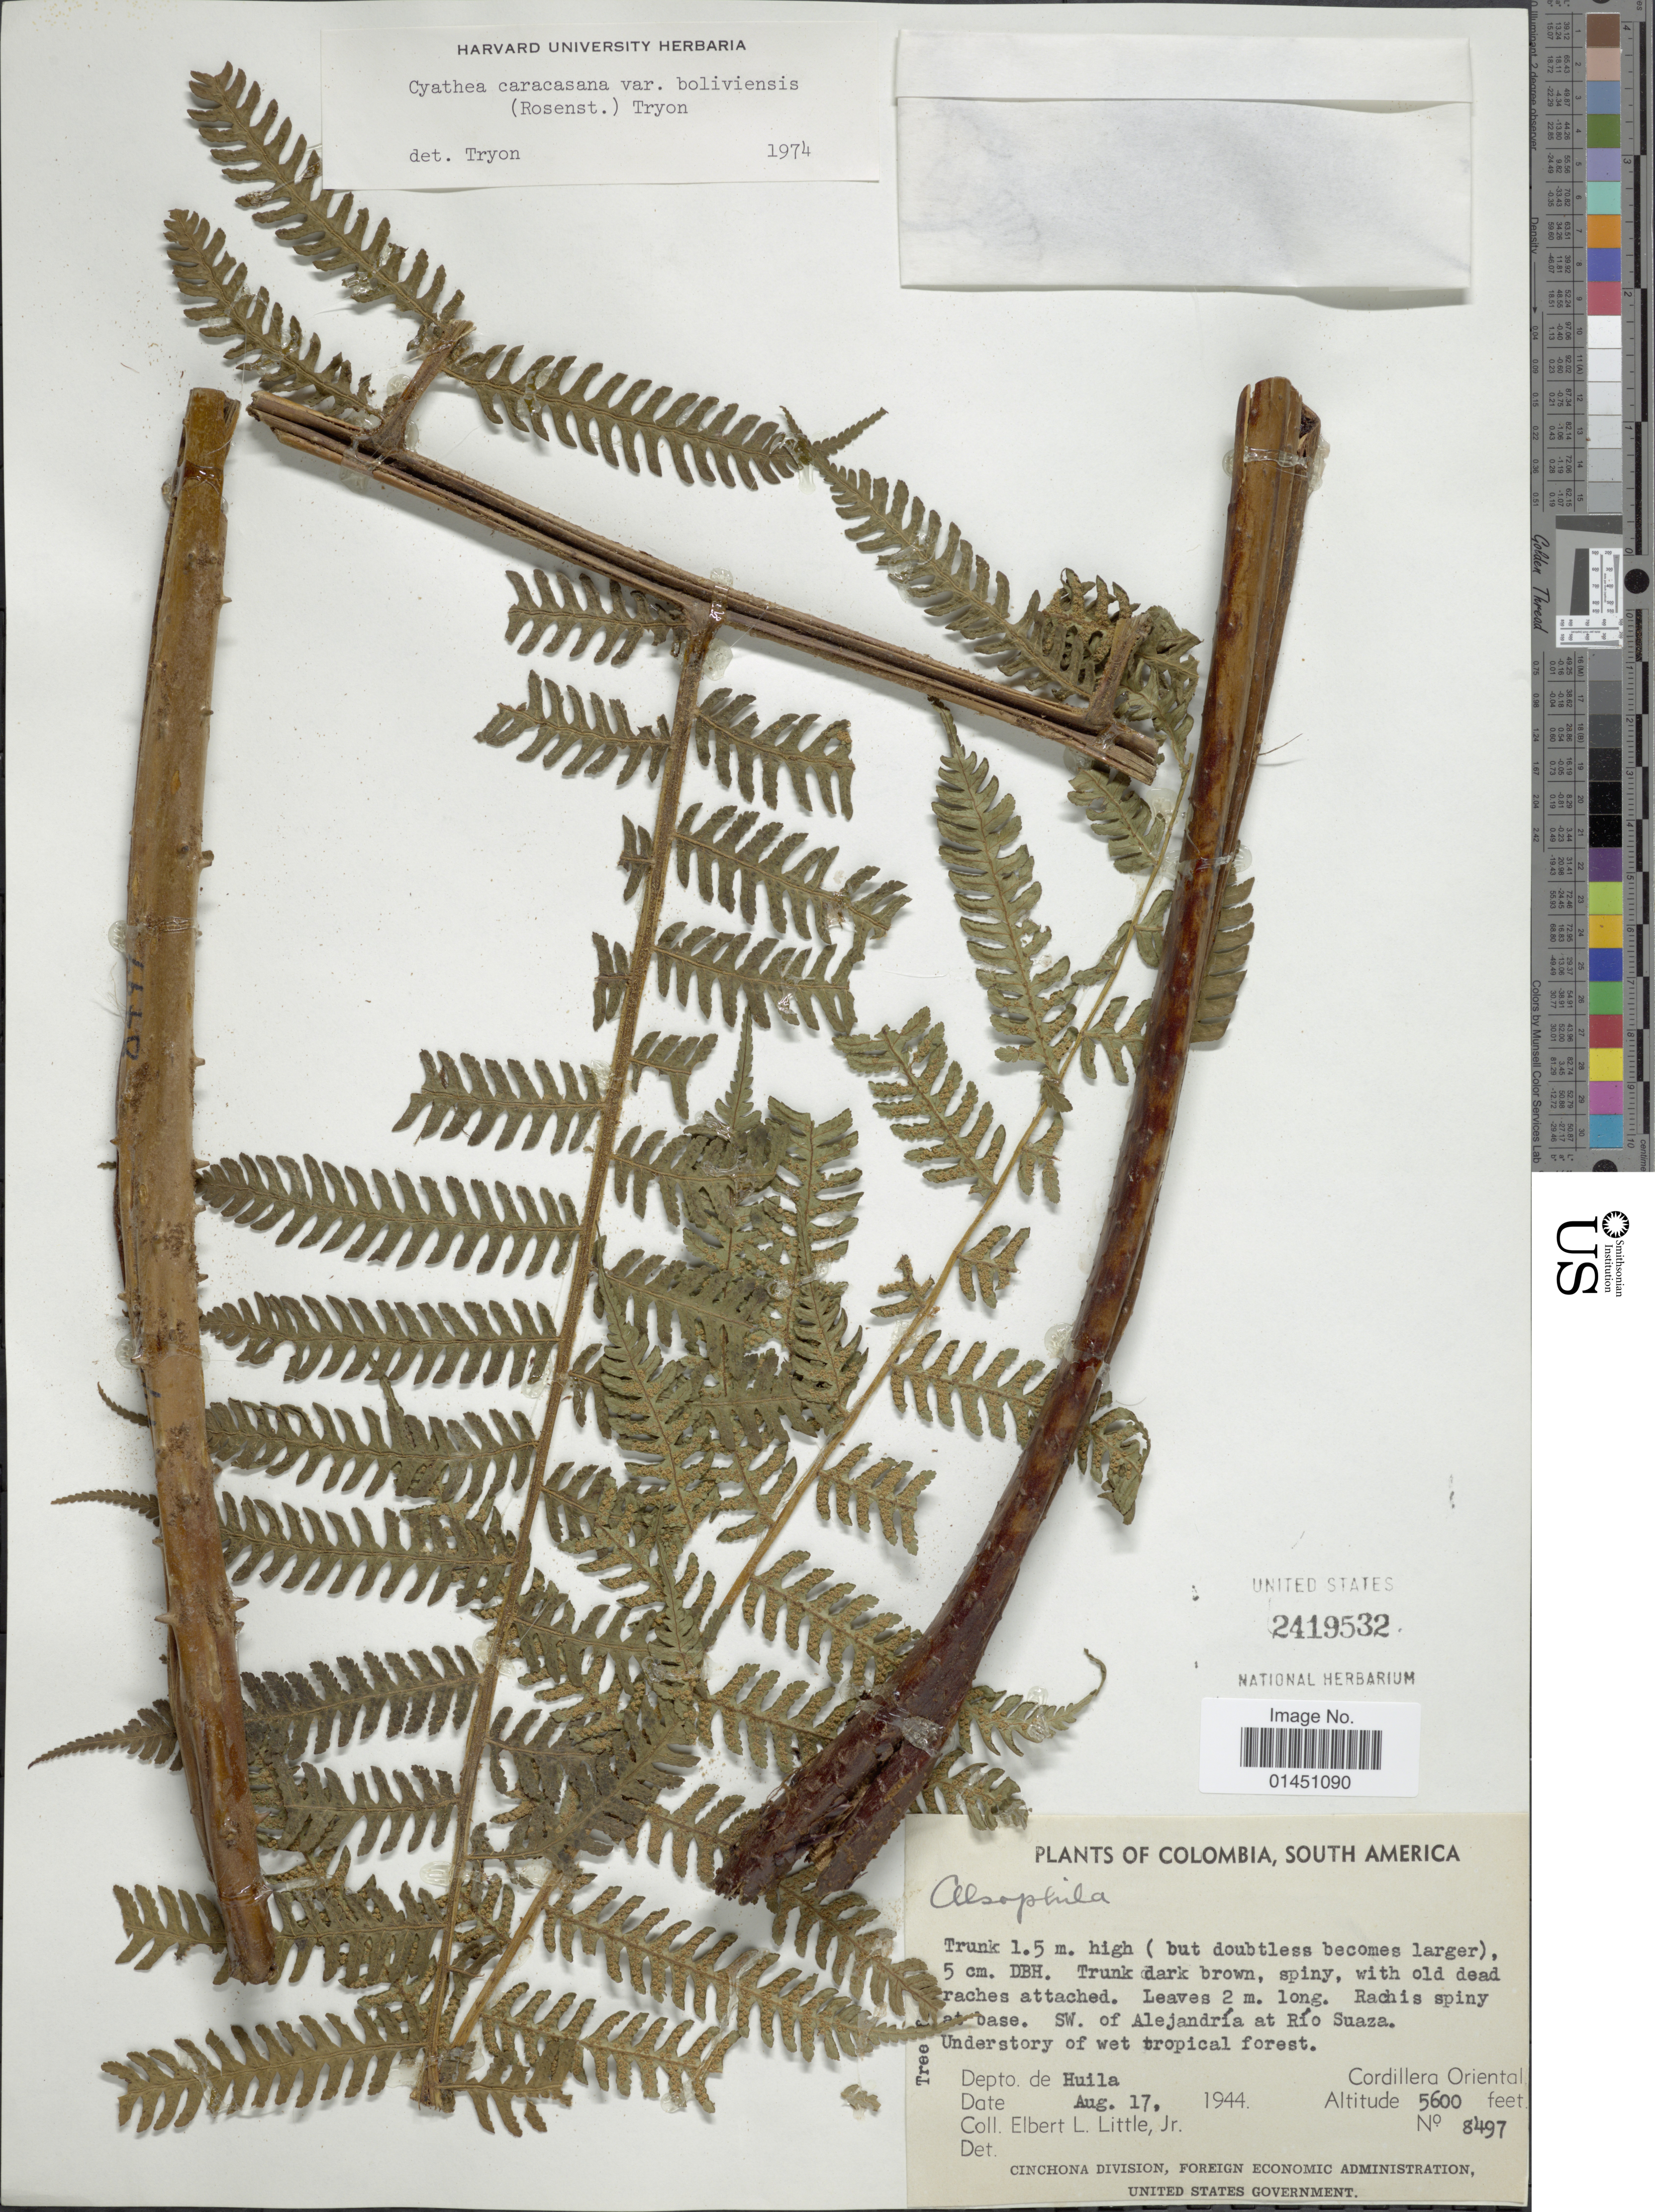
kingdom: Plantae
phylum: Tracheophyta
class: Polypodiopsida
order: Cyatheales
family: Cyatheaceae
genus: Cyathea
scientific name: Cyathea caracasana var. boliviensis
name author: (Rosenst.) R.M. Tryon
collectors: E. L. Little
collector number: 8497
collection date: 1944-08-17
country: Colombia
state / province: Huila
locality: SW. of Alejandria at Rio Suaza. Cordillera Oriental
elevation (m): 1707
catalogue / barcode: US 2419532